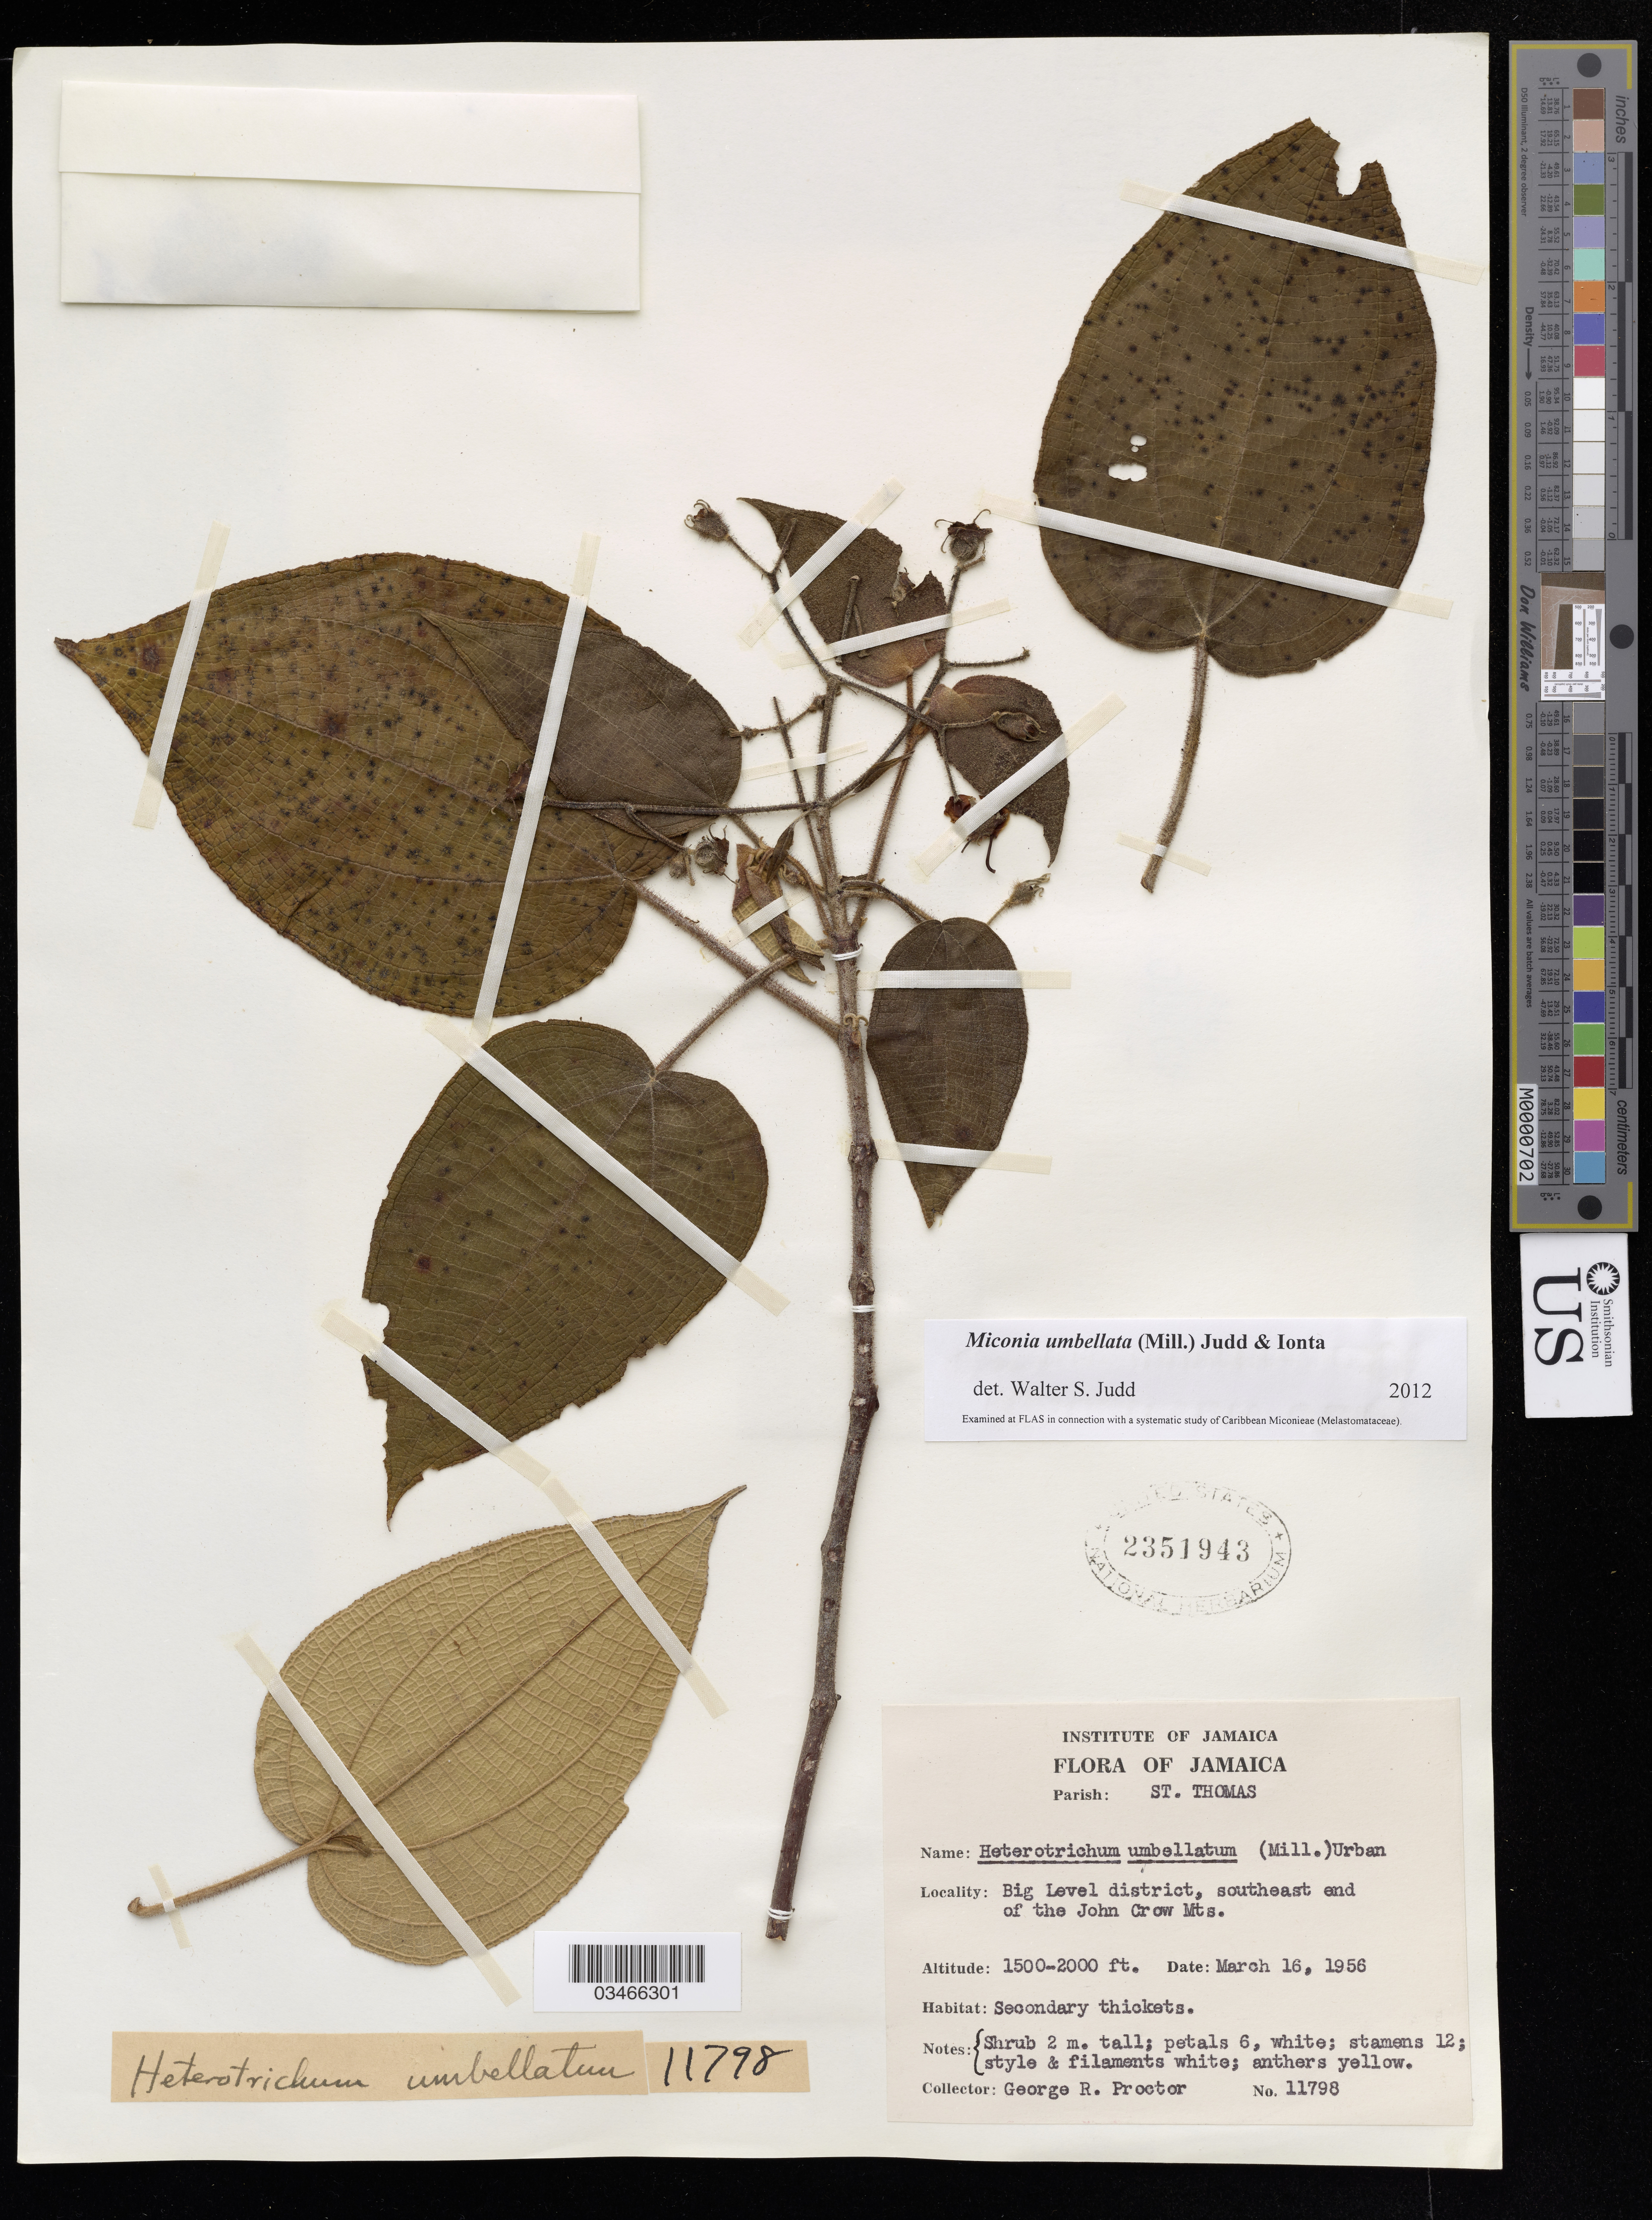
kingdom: Plantae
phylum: Tracheophyta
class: Magnoliopsida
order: Myrtales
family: Melastomataceae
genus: Miconia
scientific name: Miconia umbellata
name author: (Mill.) Judd & Ionta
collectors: G. R. Proctor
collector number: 11798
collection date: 1956-03-16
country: Jamaica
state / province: Saint Thomas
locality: Big level district, southeast end of the John Crow Mts.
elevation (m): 457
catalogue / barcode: US 2351943